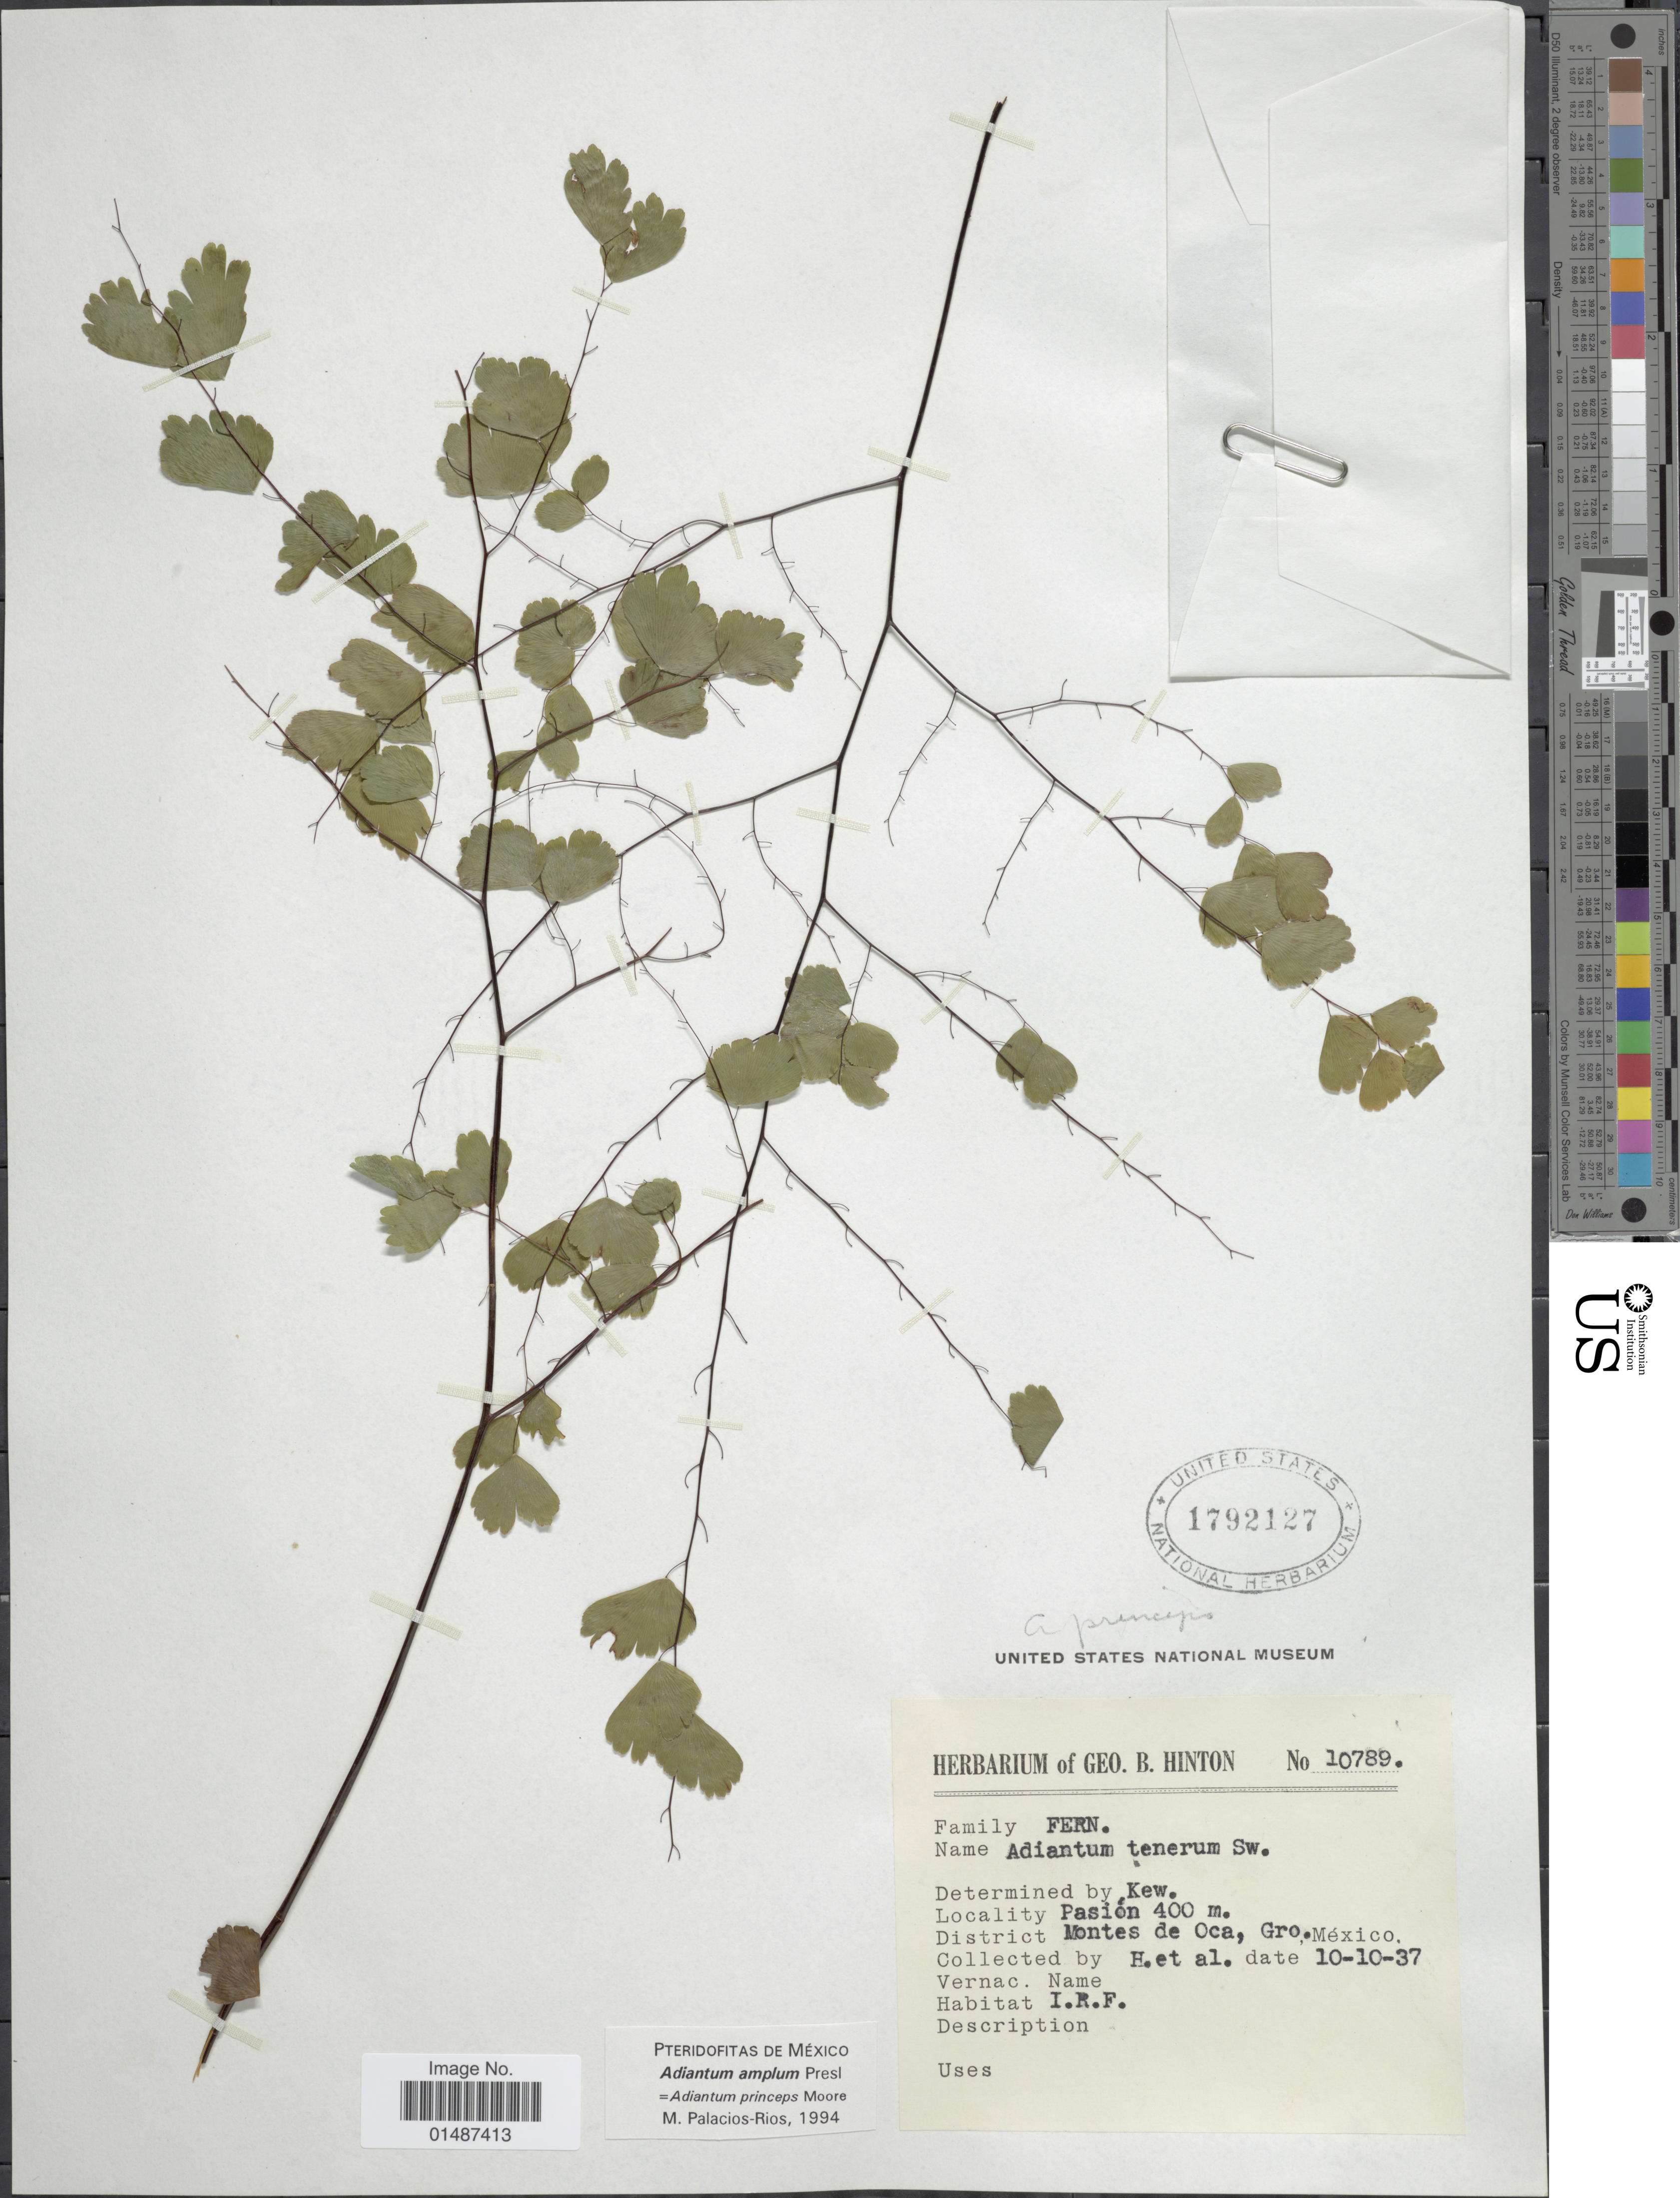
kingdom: Plantae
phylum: Tracheophyta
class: Polypodiopsida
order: Polypodiales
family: Pteridaceae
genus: Adiantum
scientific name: Adiantum amplum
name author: C. Presl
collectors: G. B. Hinton & et al.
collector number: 10789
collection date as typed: Transcribed d/m/y: 10/10/37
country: Mexico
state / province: Guerrero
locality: Pasion. District Montes de Oca.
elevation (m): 400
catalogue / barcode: US 1792127